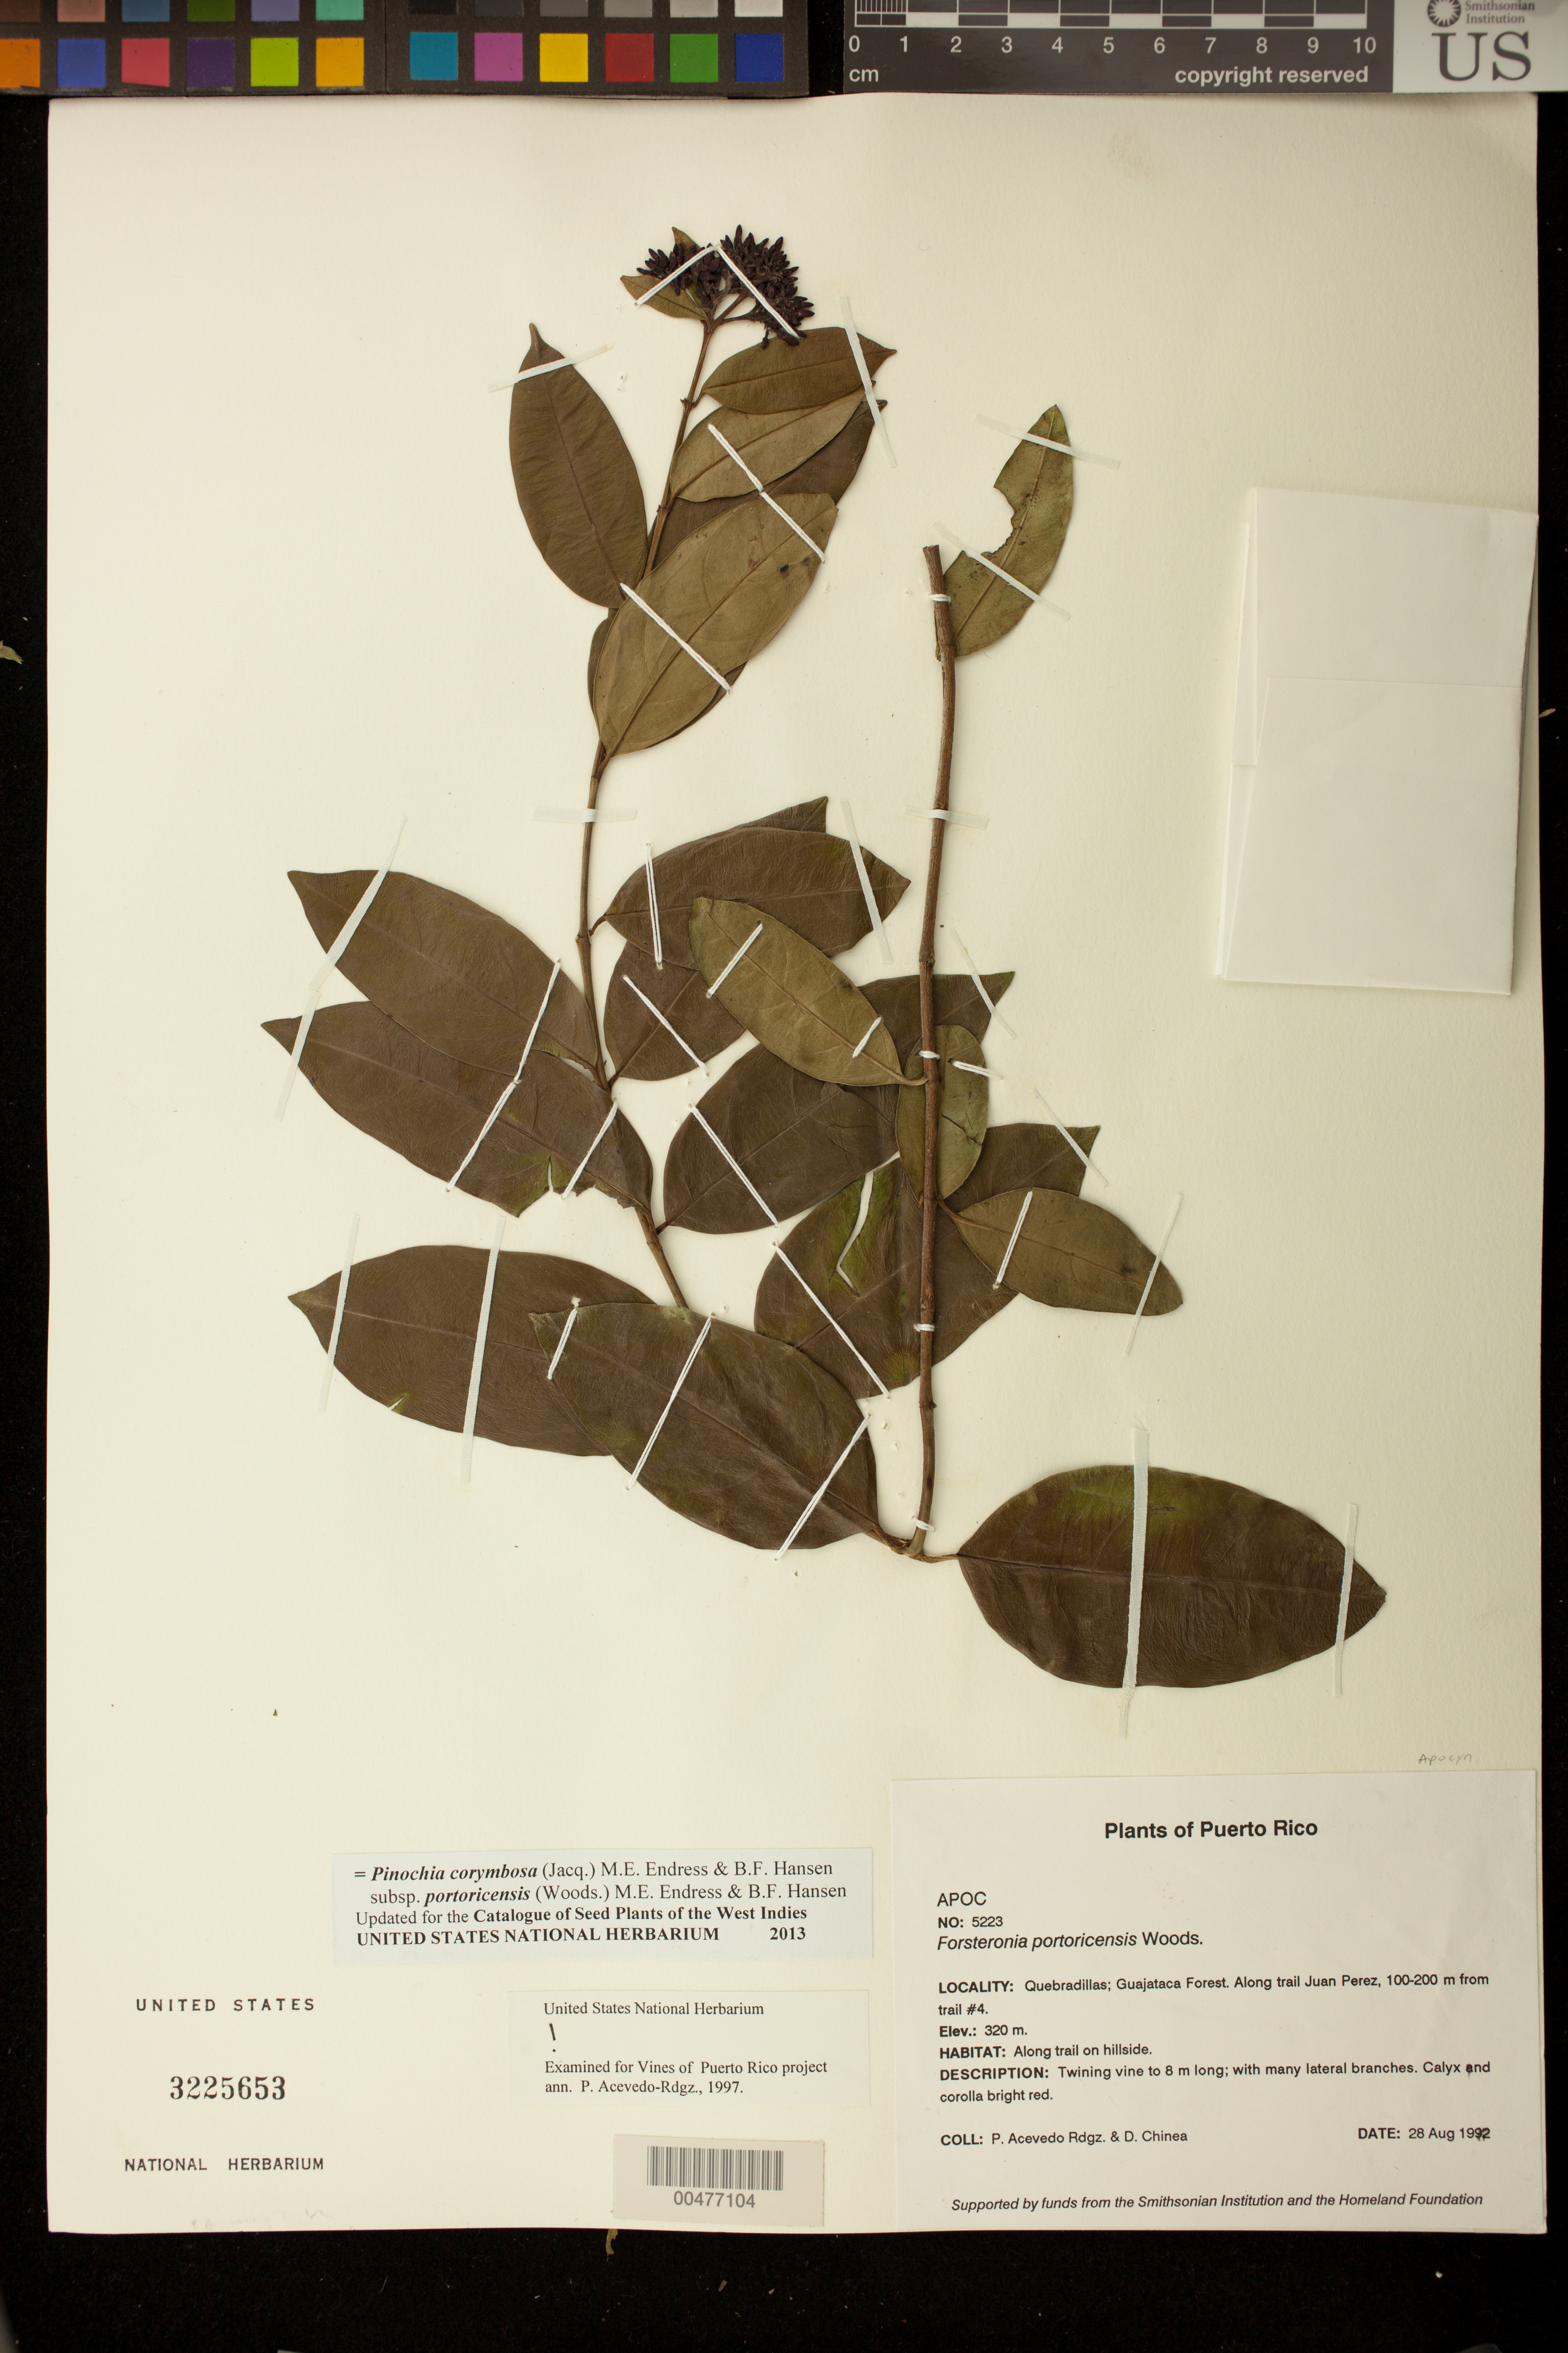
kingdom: Plantae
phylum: Tracheophyta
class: Magnoliopsida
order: Gentianales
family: Apocynaceae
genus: Pinochia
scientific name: Pinochia corymbosa subsp. portoricensis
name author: (Woodson) M.E. Endress & B.F. Hansen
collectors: P. Acevedo-Rodr. & D. Chinea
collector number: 5223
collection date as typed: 28 Aug 1992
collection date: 1992-08-28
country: Puerto Rico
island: Puerto Rico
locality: Quebradillas; Guajataca Forest, along trail Juan Perez. Along trail on hillside.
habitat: Along trail on hillside.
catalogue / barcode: US 3225653